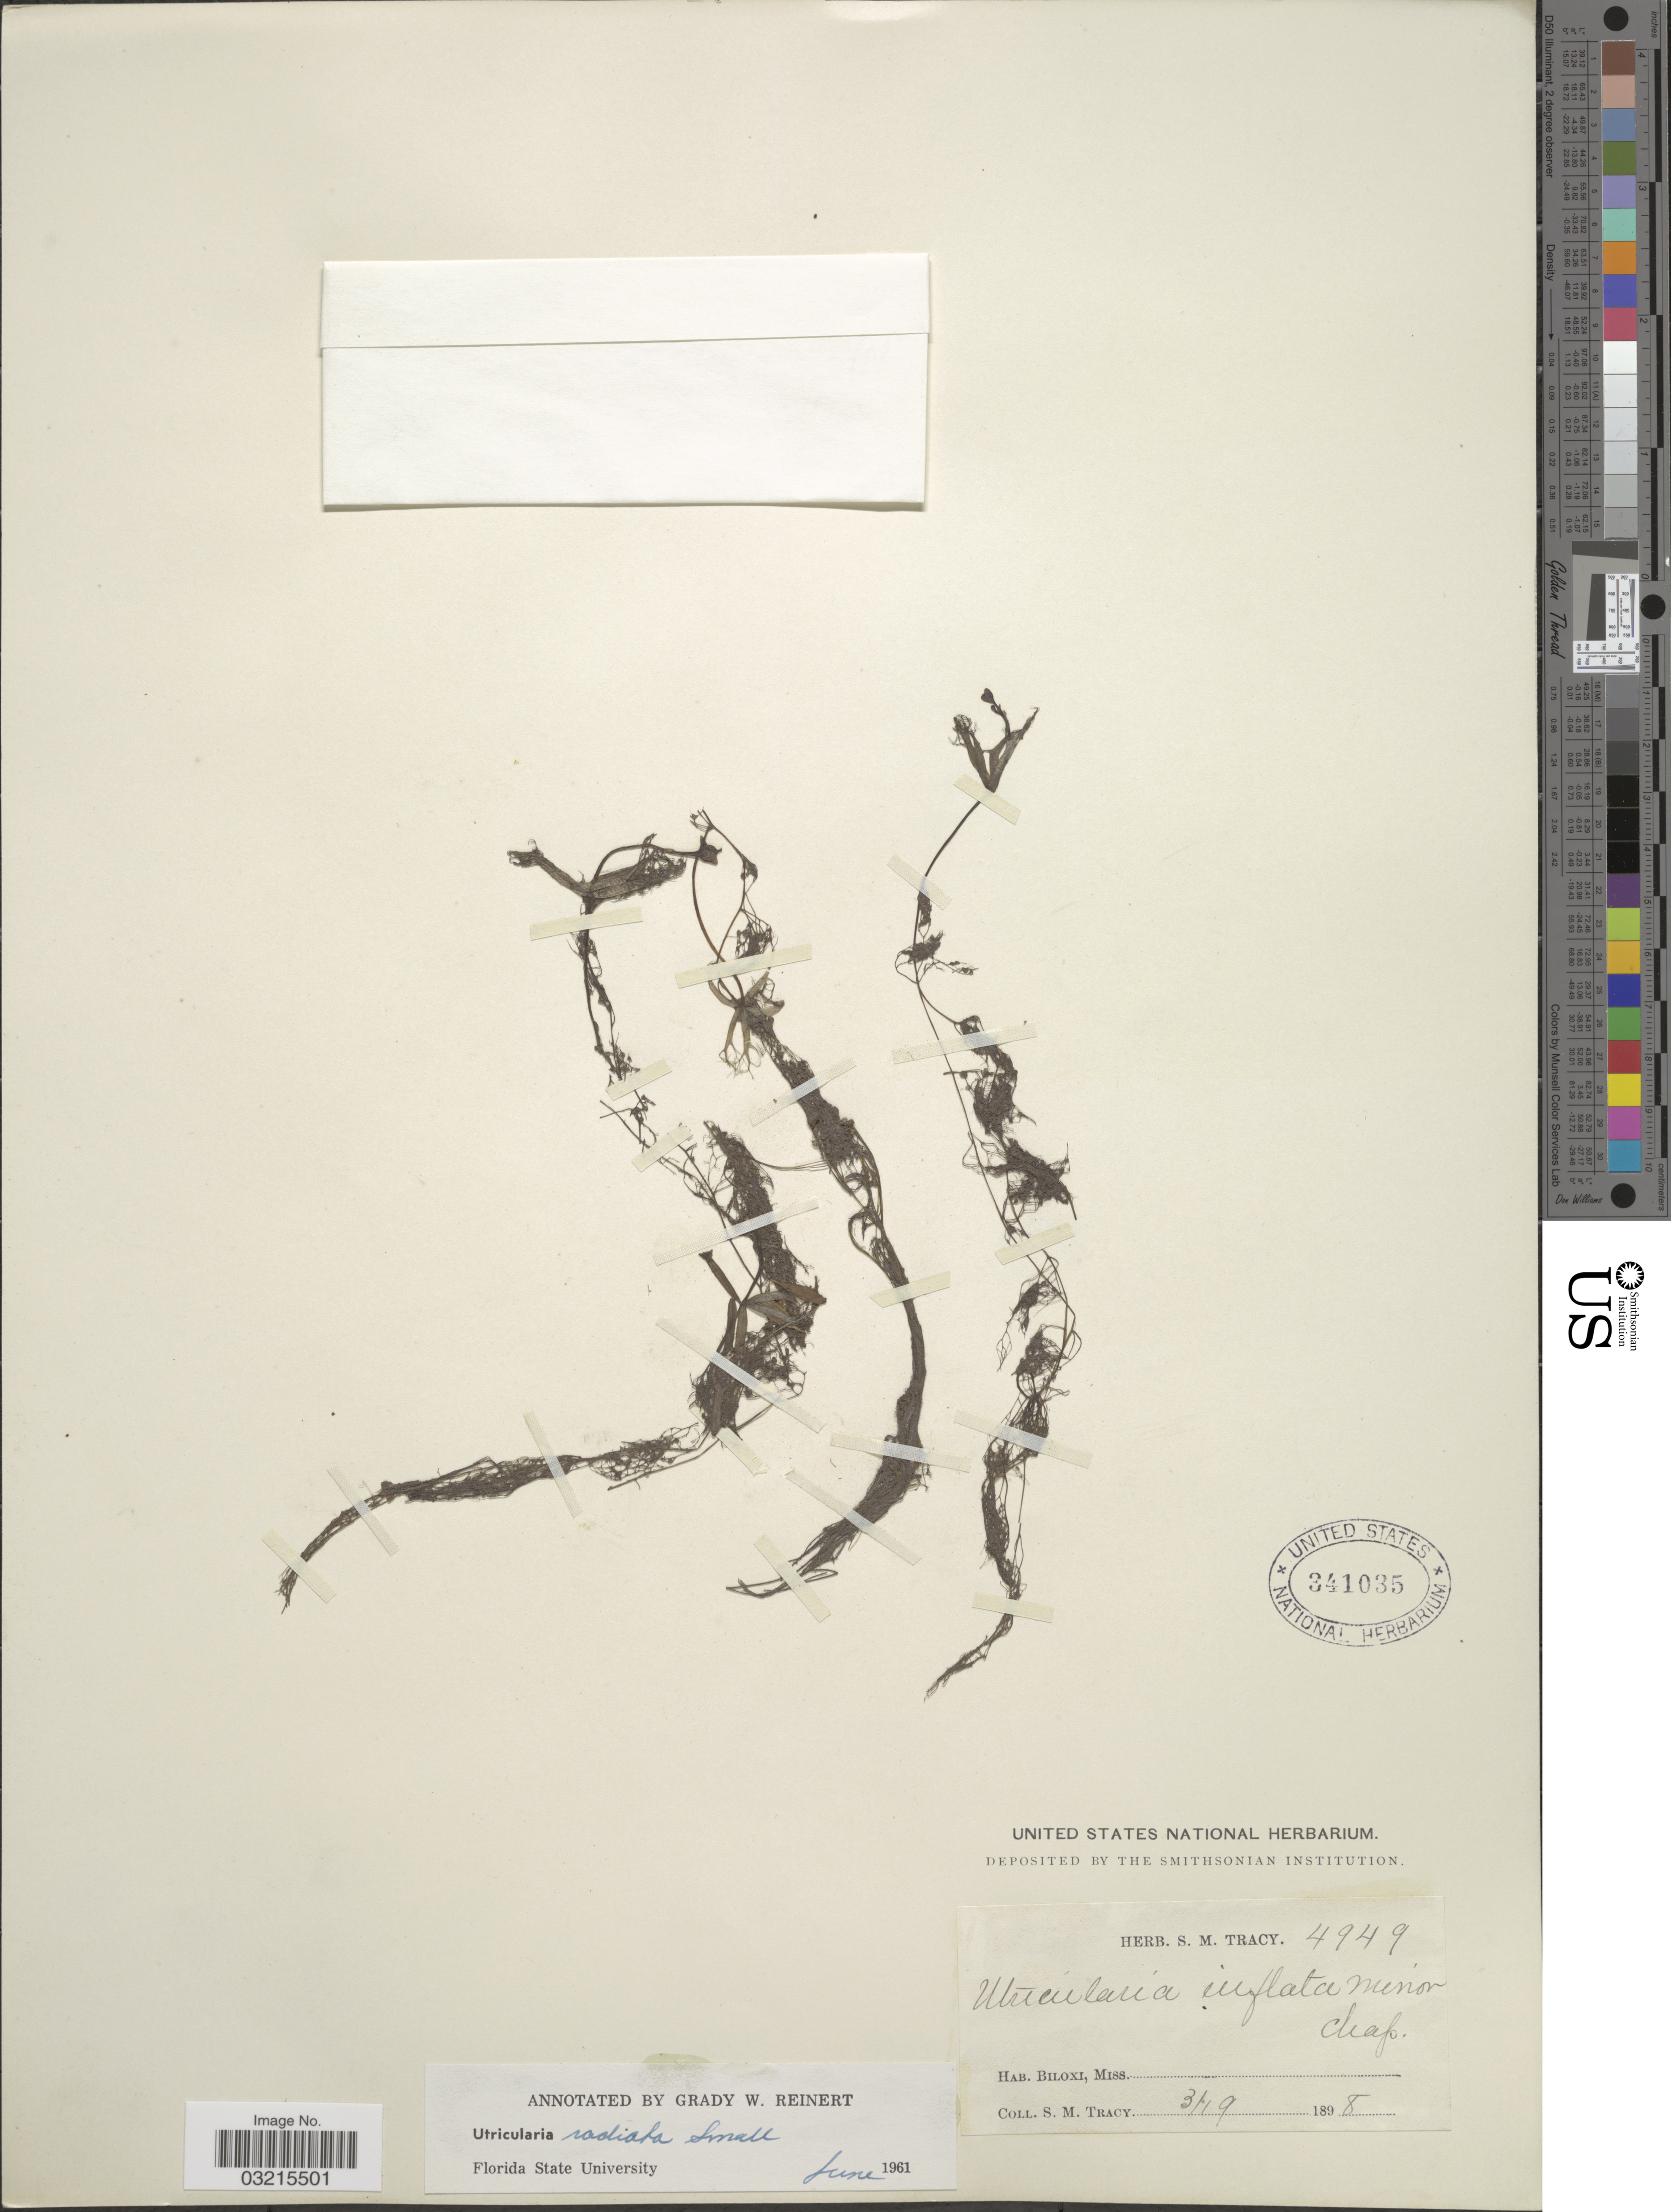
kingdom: Plantae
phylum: Tracheophyta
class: Magnoliopsida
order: Lamiales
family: Lentibulariaceae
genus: Utricularia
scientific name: Utricularia radiata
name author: Small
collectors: S. M. Tracy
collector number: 4949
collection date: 1898-03-19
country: United States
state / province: Mississippi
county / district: Harrison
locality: Biloxi, Miss.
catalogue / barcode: US 341035